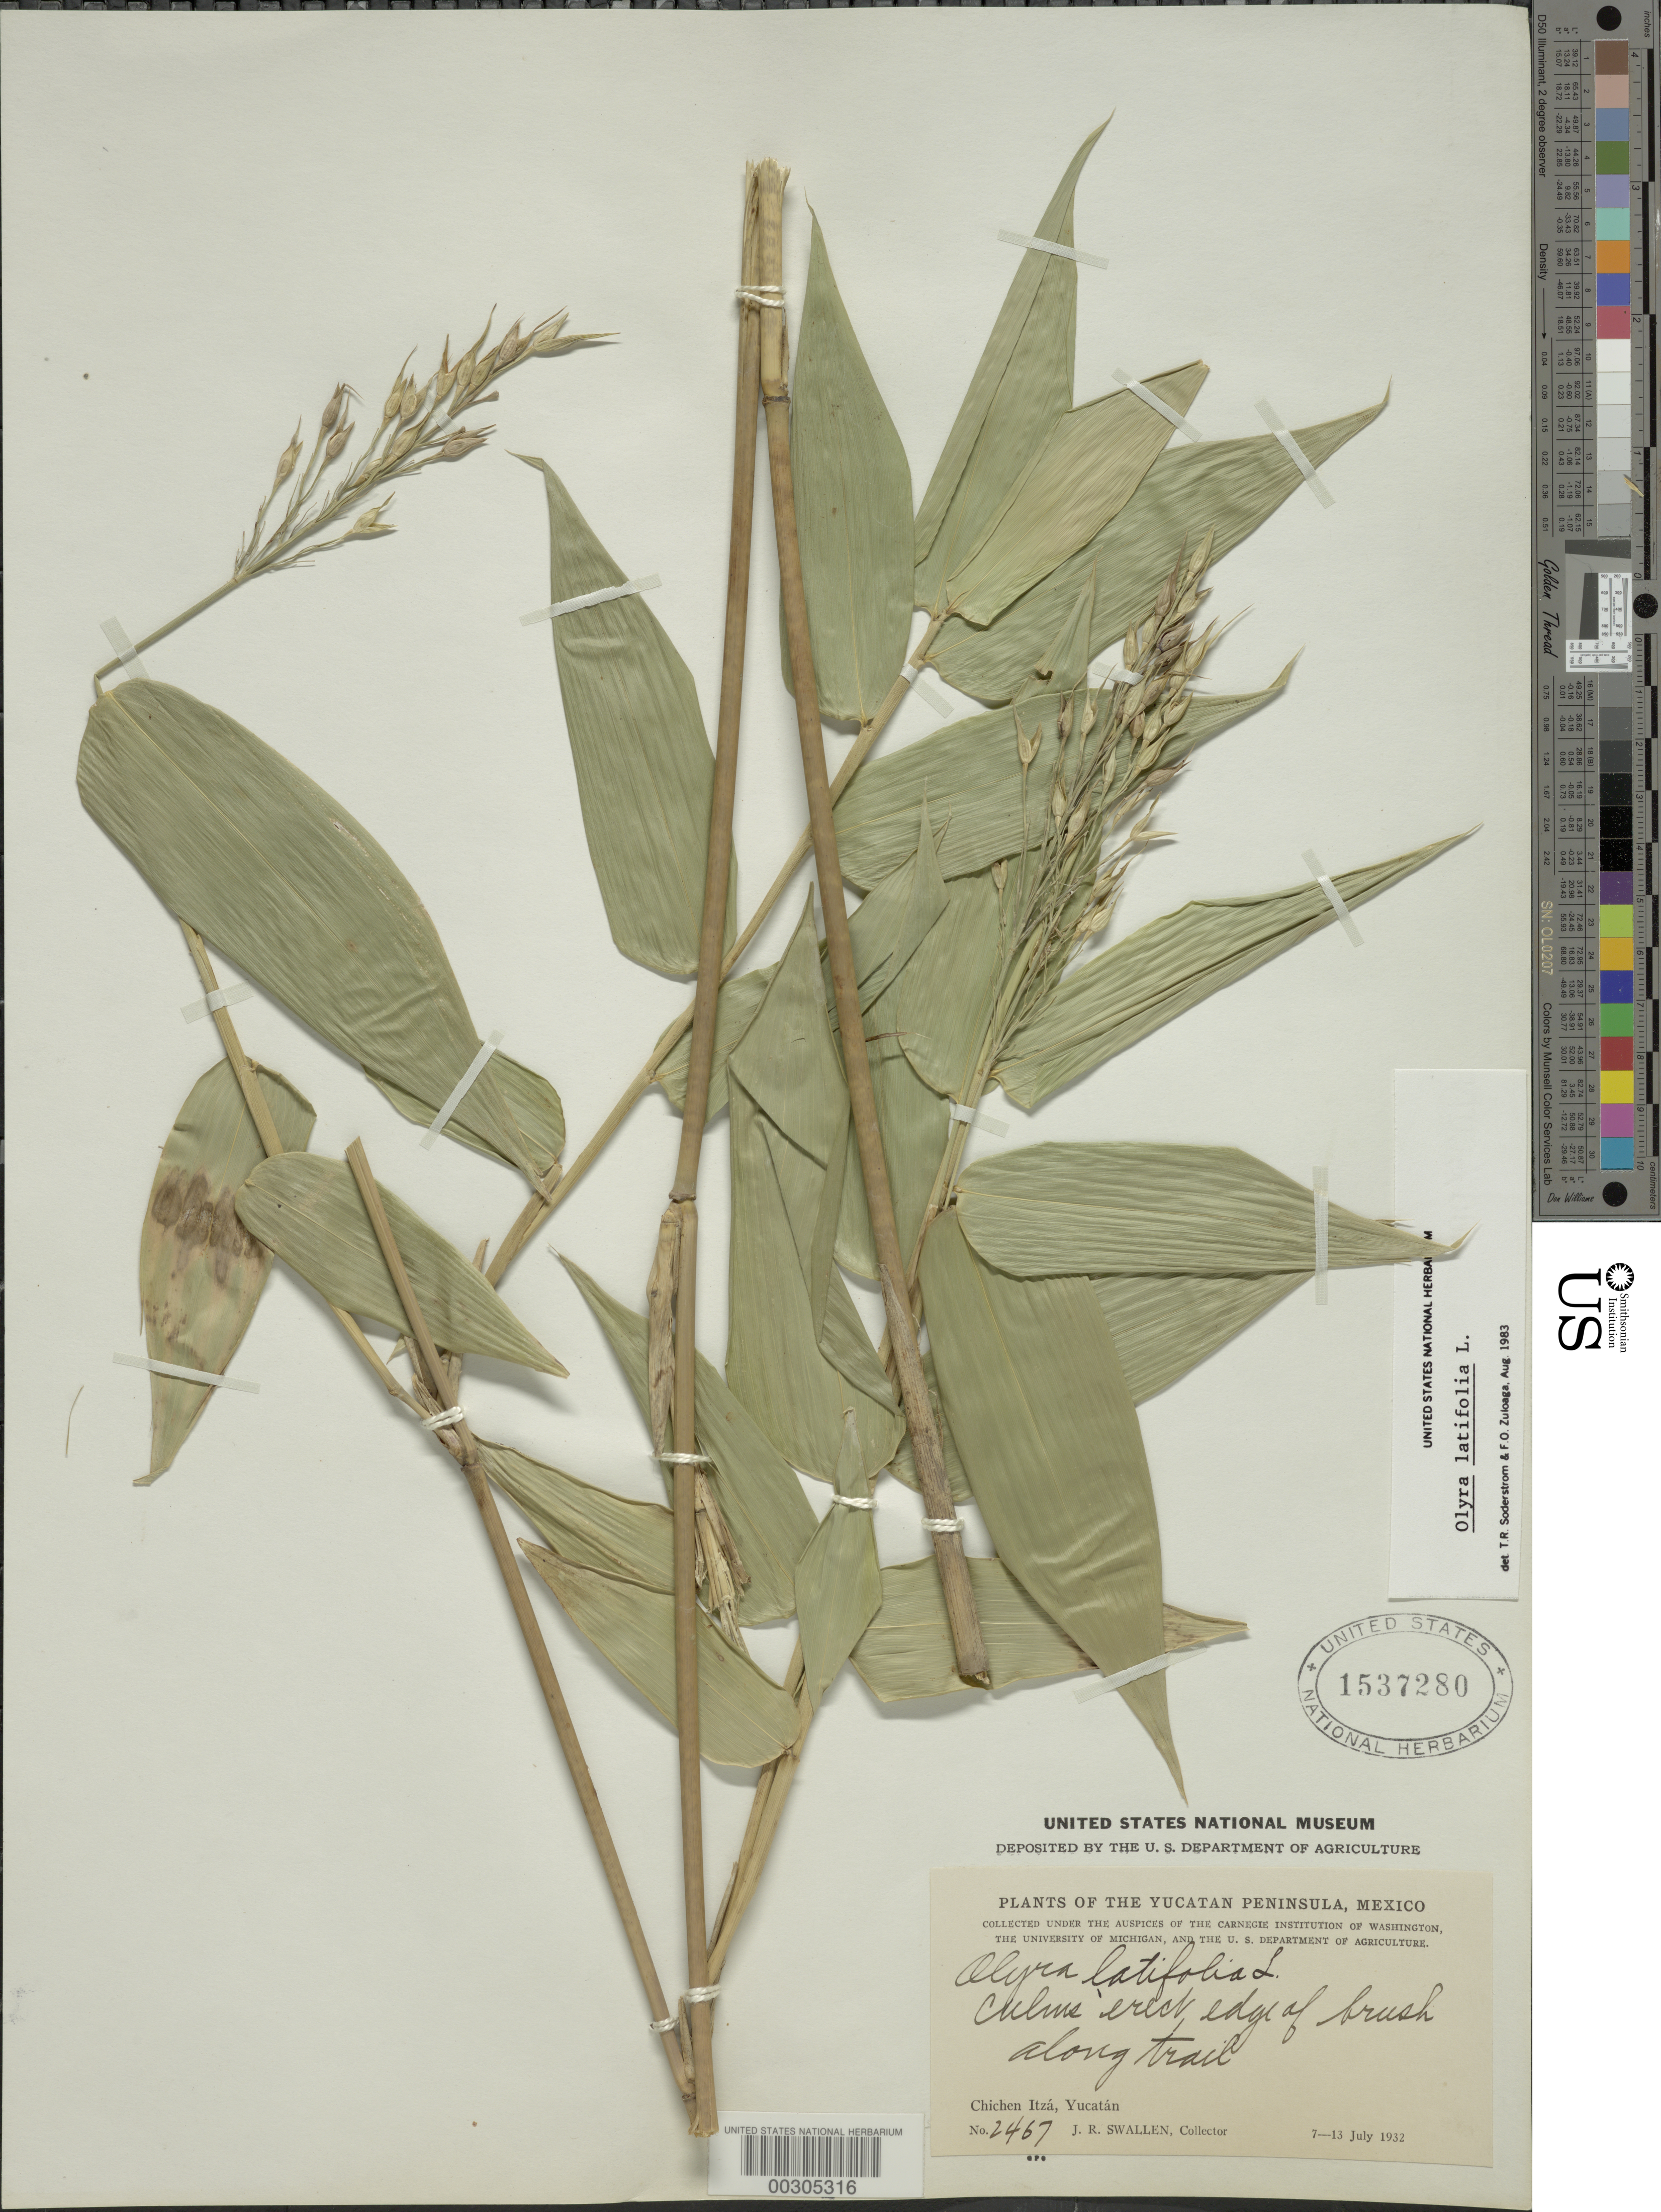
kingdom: Plantae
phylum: Tracheophyta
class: Liliopsida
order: Poales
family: Poaceae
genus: Olyra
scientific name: Olyra latifolia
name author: L.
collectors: J. R. Swallen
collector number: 2467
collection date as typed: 07 Jul 1932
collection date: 1932-07-07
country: Mexico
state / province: Yucatán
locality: Chichen itza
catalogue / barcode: US 1537280